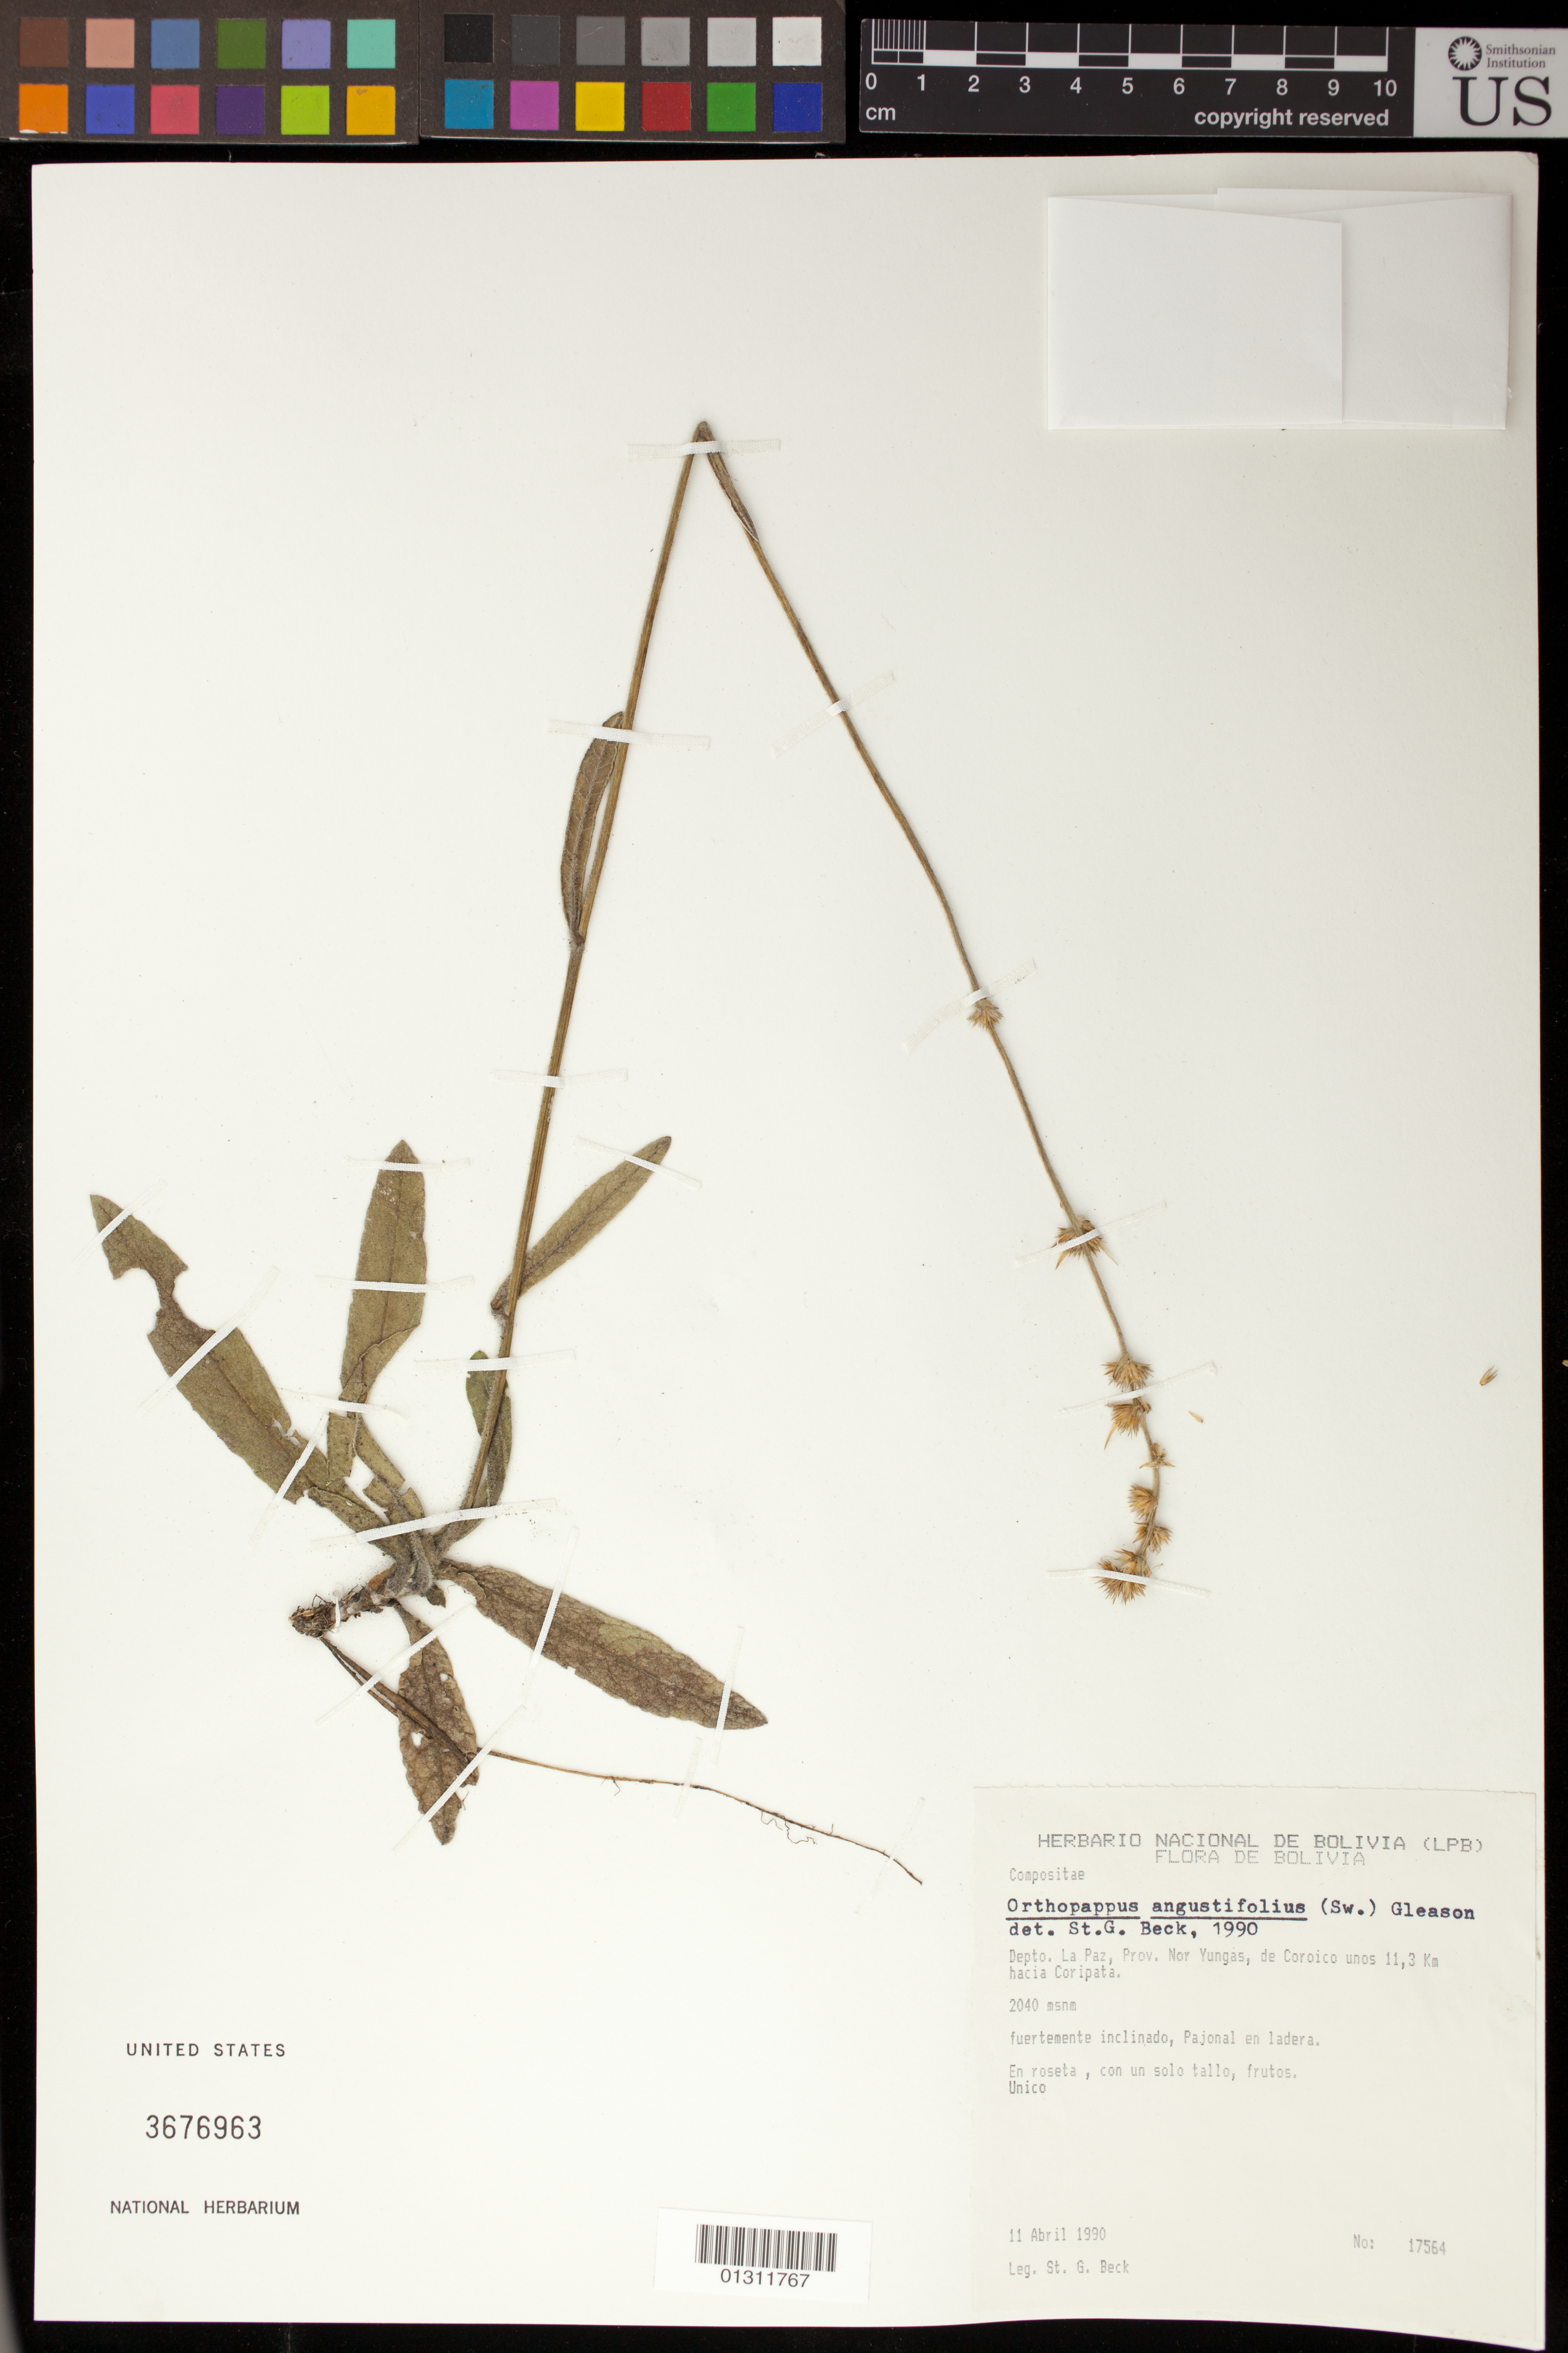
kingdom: Plantae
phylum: Tracheophyta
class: Magnoliopsida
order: Asterales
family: Asteraceae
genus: Orthopappus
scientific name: Orthopappus angustifolius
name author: (Sw.) Gleason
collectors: S. G. Beck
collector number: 17564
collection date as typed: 11 Apr 1990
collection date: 1990-04-11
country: Bolivia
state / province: La Paz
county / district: Nor Yungas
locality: De Coroico unos 11.3 km Hacia Coripata.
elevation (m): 2040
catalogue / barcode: US 3676963